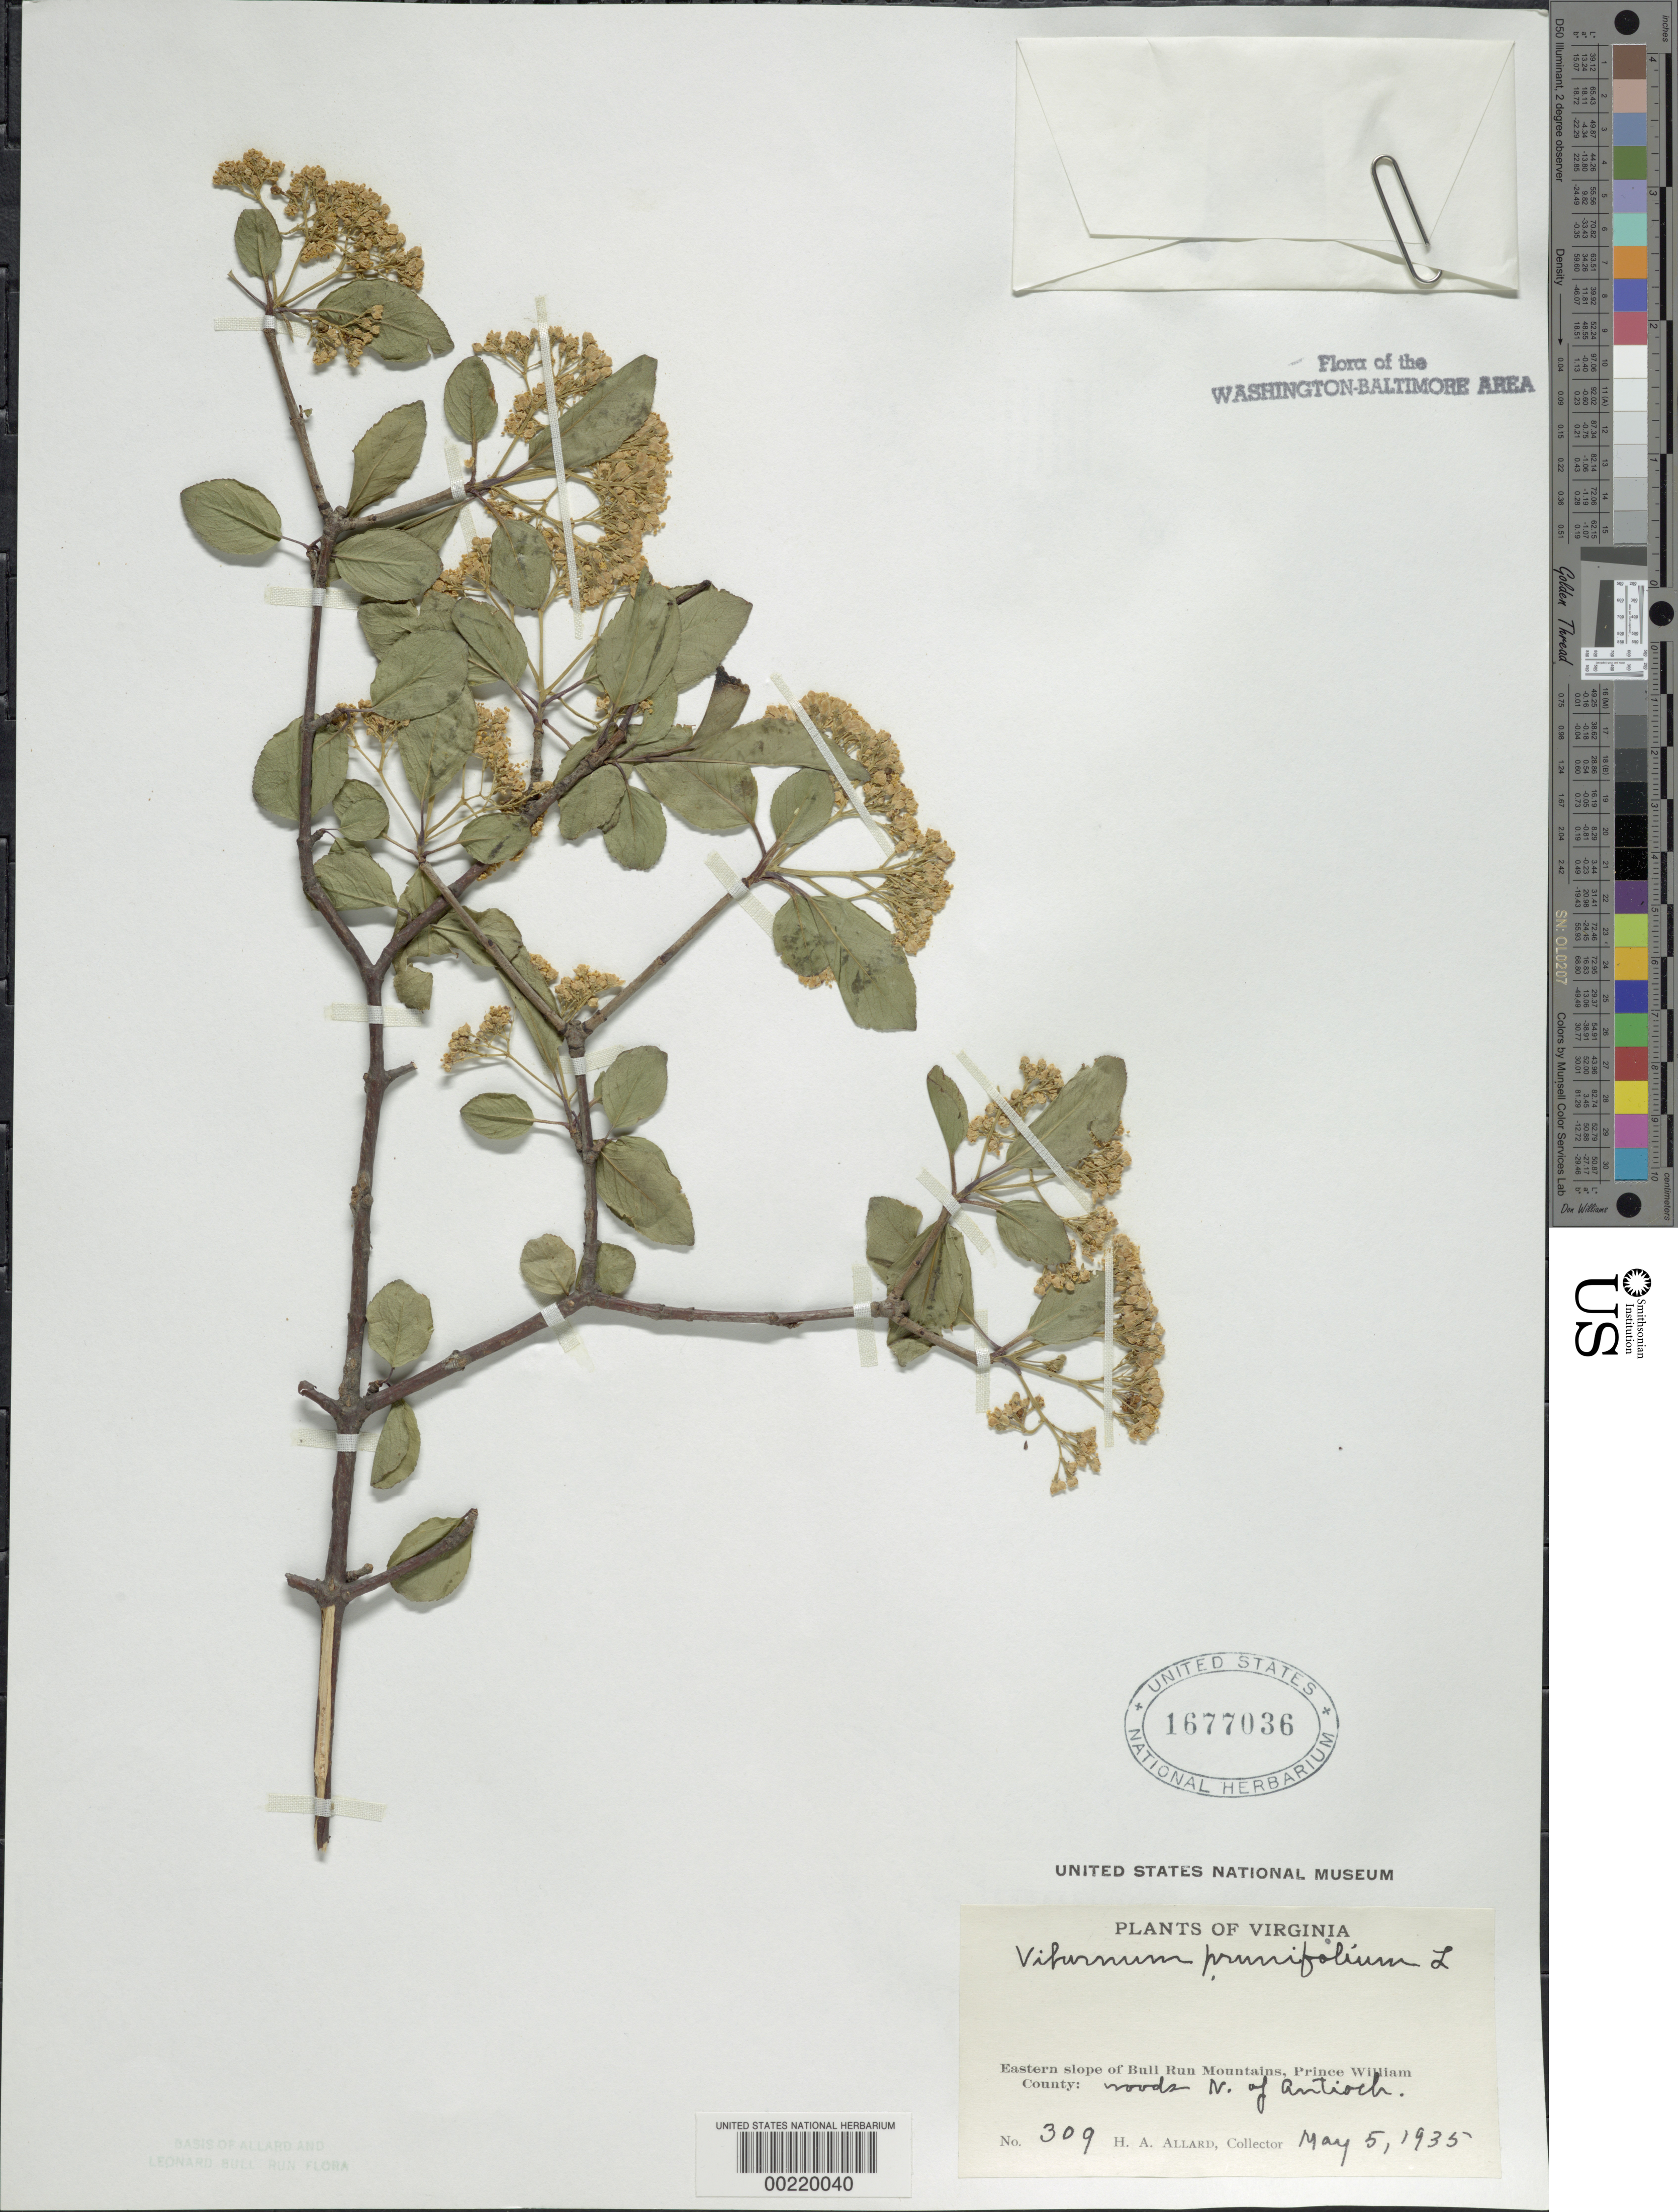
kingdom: Plantae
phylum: Tracheophyta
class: Magnoliopsida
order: Dipsacales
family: Viburnaceae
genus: Viburnum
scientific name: Viburnum prunifolium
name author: L.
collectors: H. A. Allard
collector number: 309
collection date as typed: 05 May 1935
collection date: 1935-05-05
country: United States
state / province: Virginia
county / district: Prince William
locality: North of Antioch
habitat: Woods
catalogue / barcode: US 1677036